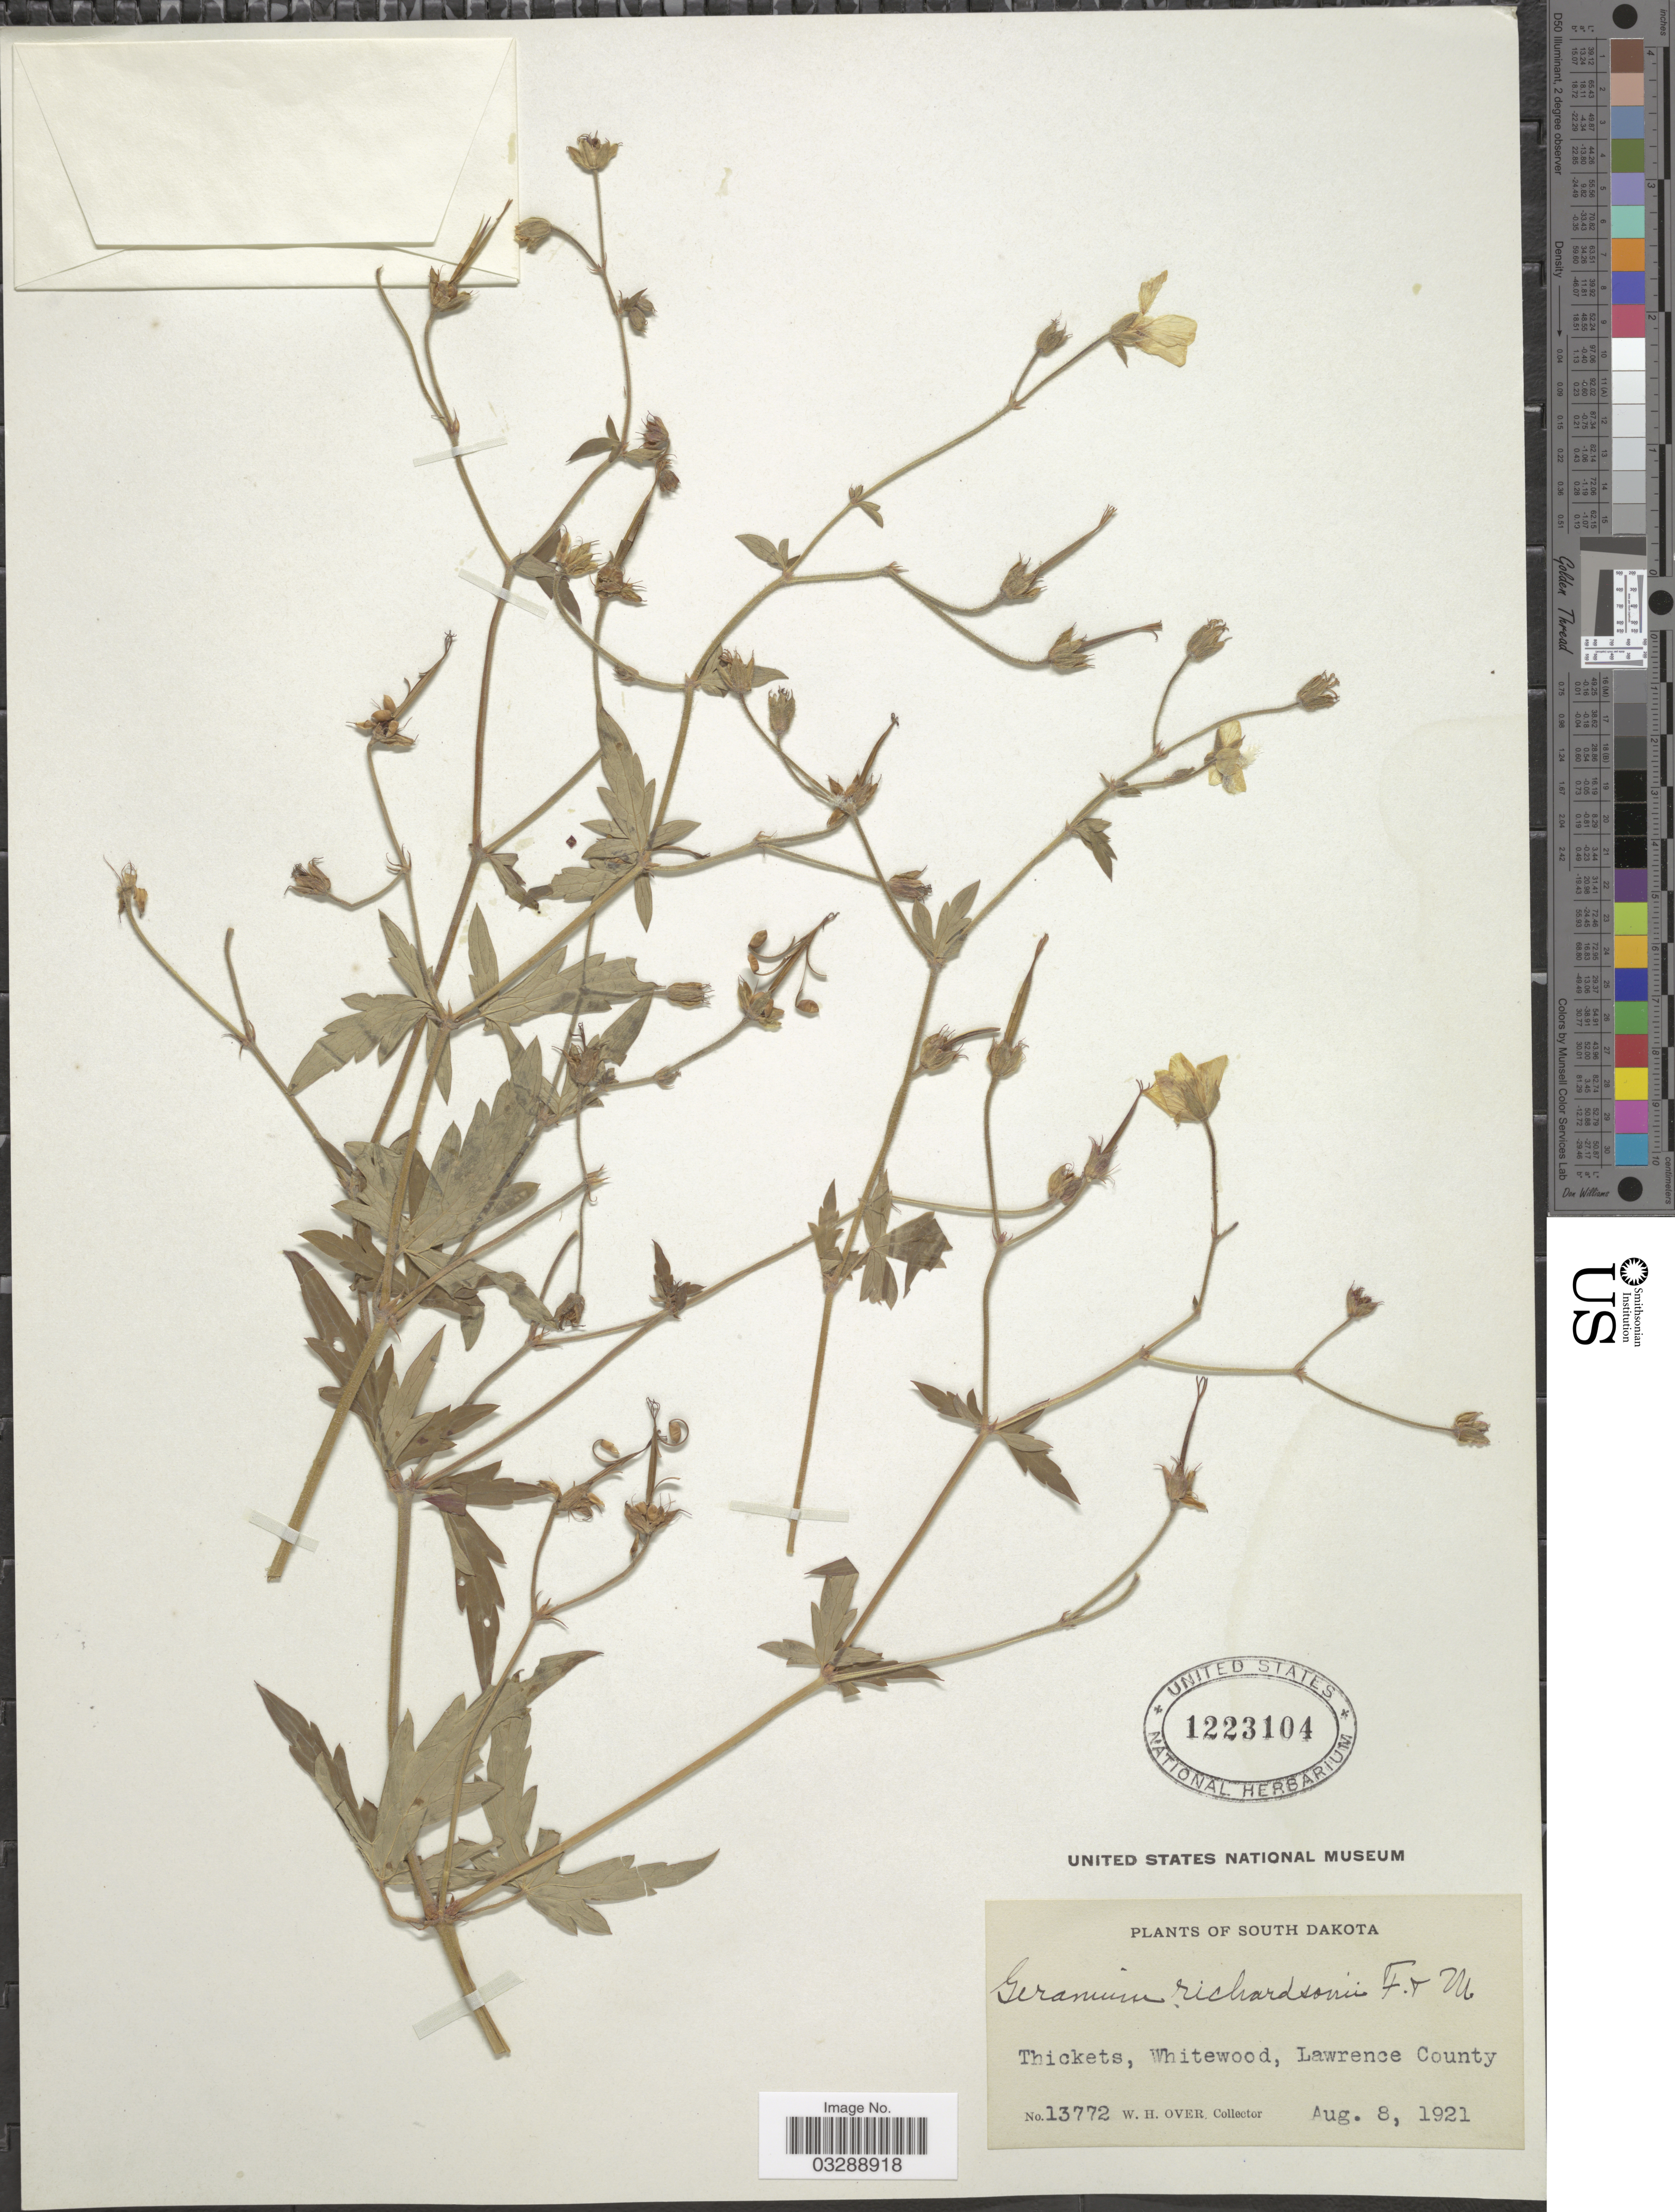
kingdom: Plantae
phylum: Tracheophyta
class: Magnoliopsida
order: Geraniales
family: Geraniaceae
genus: Geranium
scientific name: Geranium richardsonii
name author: Fisch. & Trautv.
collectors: W. Over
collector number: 13772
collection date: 1921-08-08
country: United States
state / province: South Dakota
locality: Tickets, Whitewood, Lawrence County.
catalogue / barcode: US 1223104